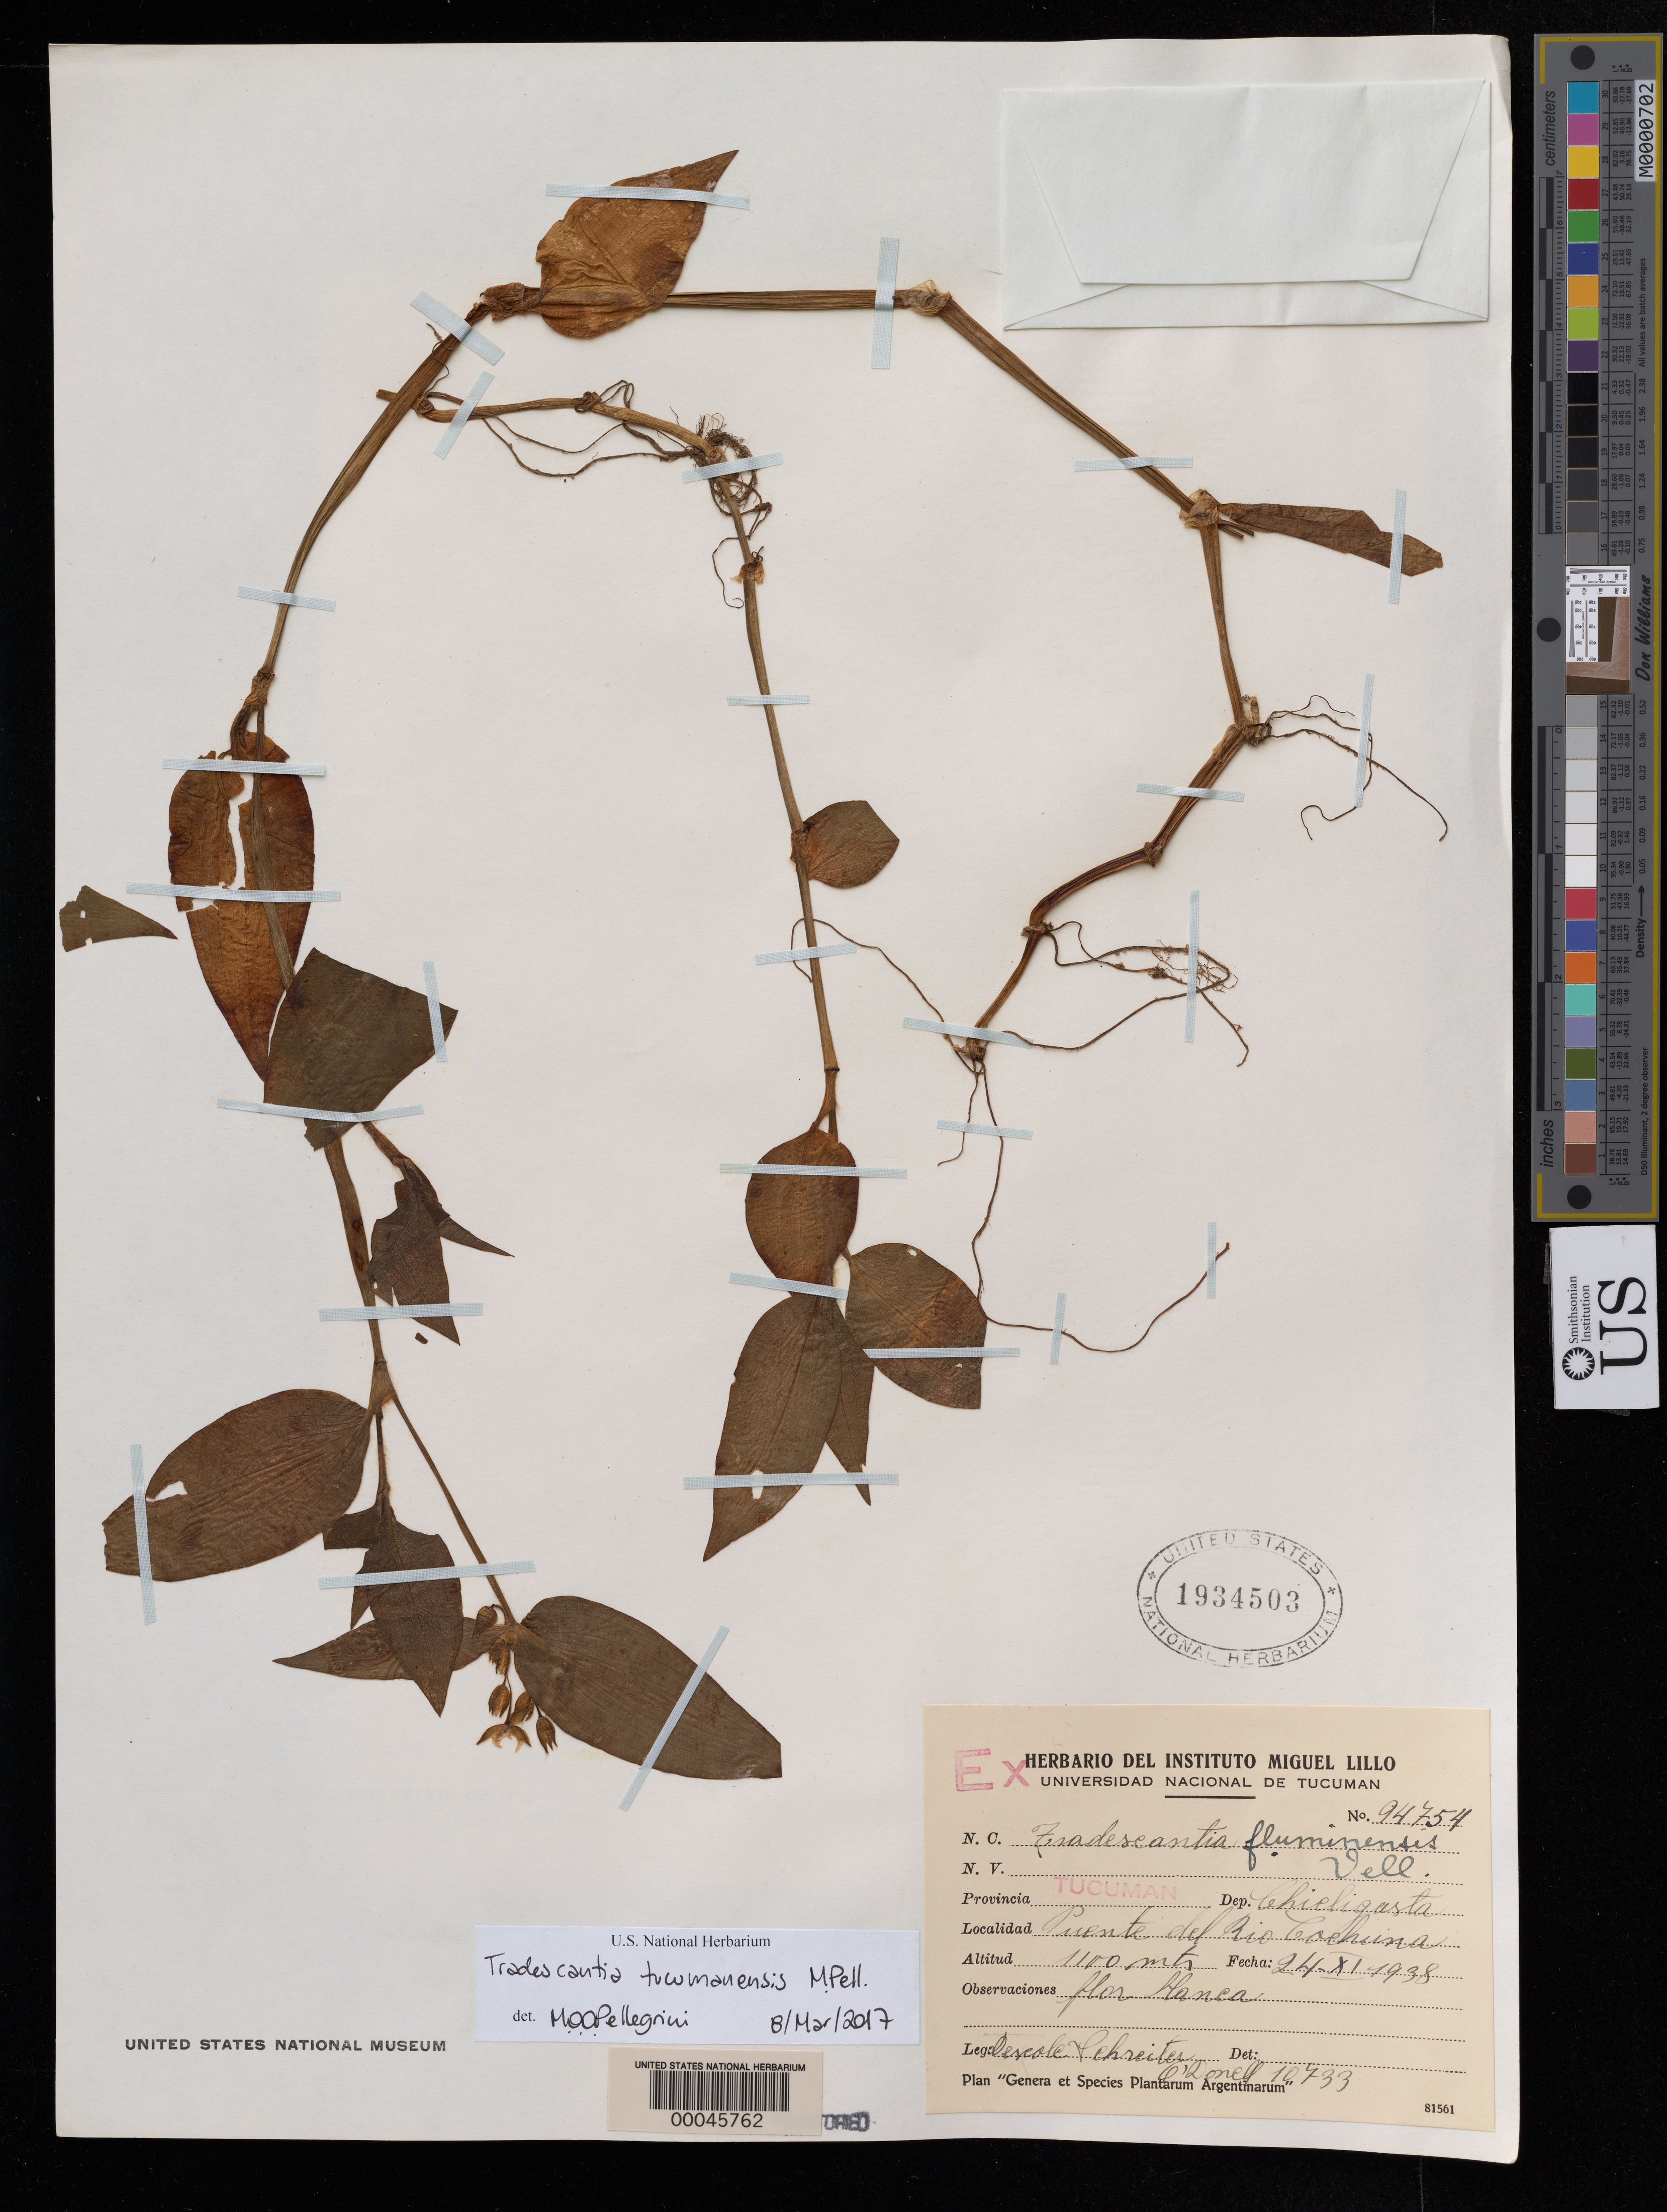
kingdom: Plantae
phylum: Tracheophyta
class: Liliopsida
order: Commelinales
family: Commelinaceae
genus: Tradescantia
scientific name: Tradescantia fluminensis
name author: Vell.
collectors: R. Schreiter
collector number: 94754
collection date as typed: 24 Nov 1938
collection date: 1938-11-24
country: Argentina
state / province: Tucumán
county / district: Chicligasta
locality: Rio Cochuna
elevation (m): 1100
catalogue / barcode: US 1934503